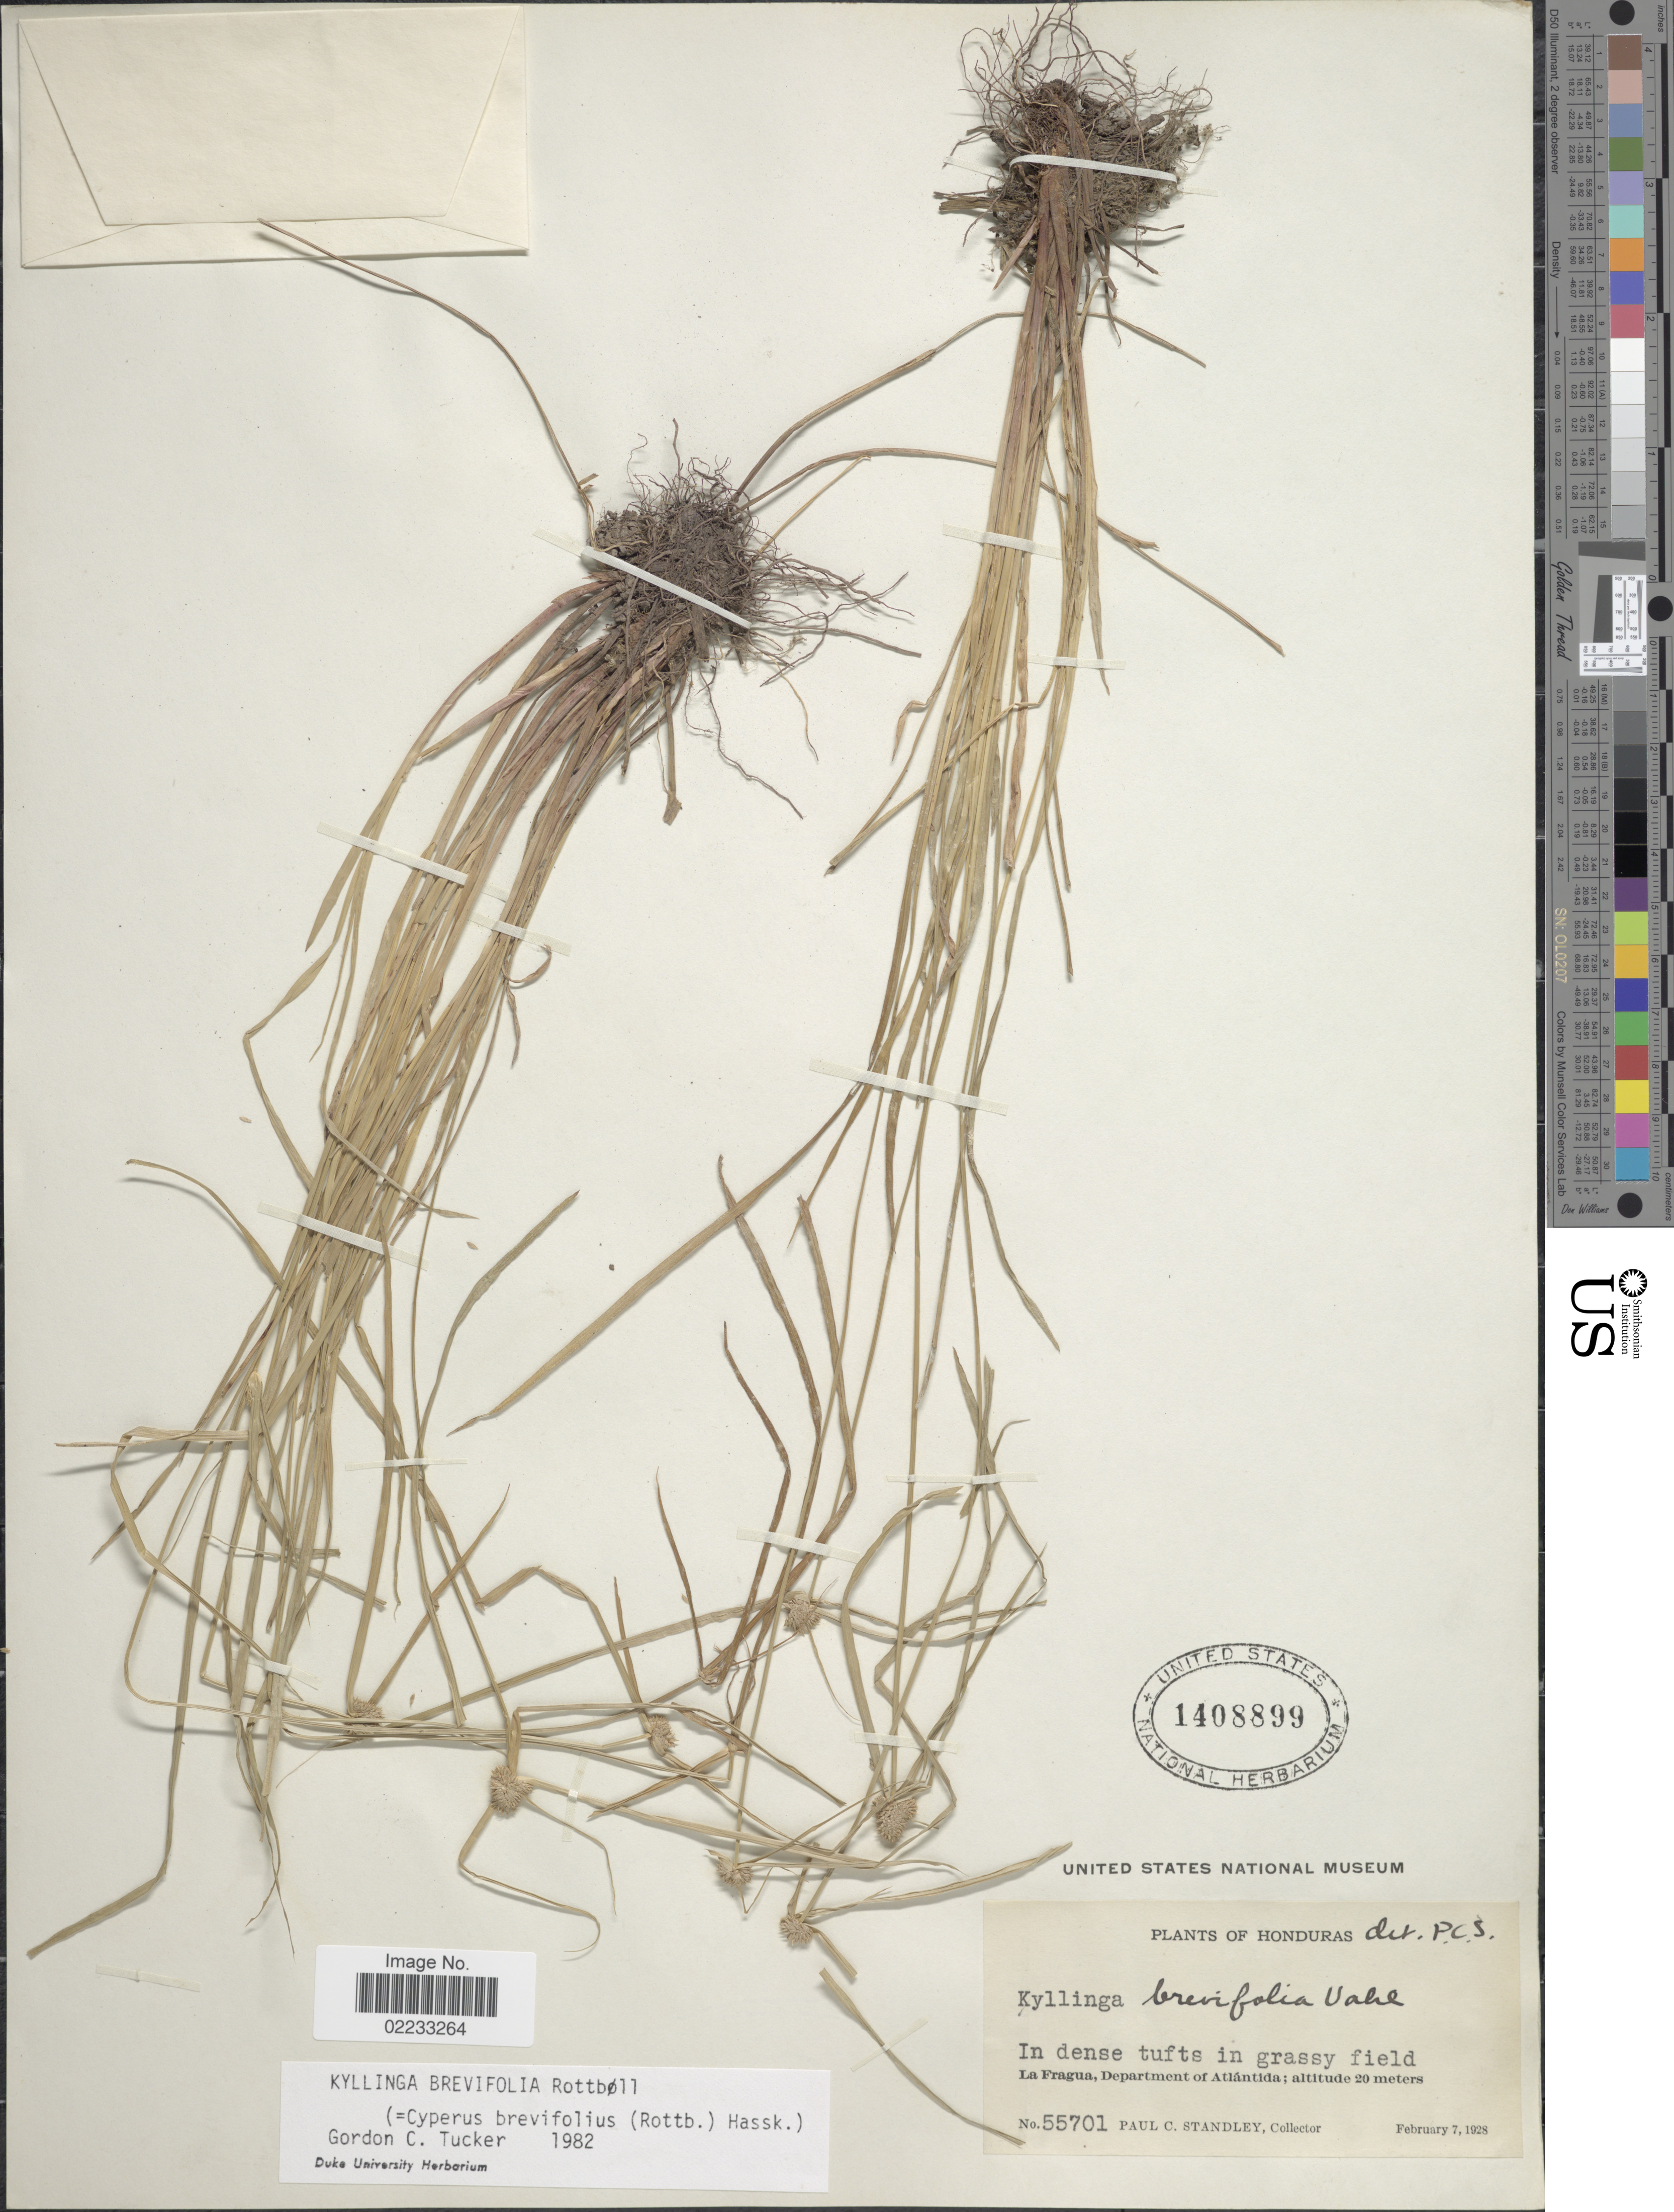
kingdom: Plantae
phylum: Tracheophyta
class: Liliopsida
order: Poales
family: Cyperaceae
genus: Cyperus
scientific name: Cyperus brevifolius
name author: (Rottb.) Hassk.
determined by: Strong, M. T., (US), Smithsonian Institution - National Museum of Natural History (UNITED STATES)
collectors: P. C. Standley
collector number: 55701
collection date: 1928-02-07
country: Honduras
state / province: Atlántida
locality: In dense tufts in grassy field, La Fragua.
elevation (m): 20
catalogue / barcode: US 1408899